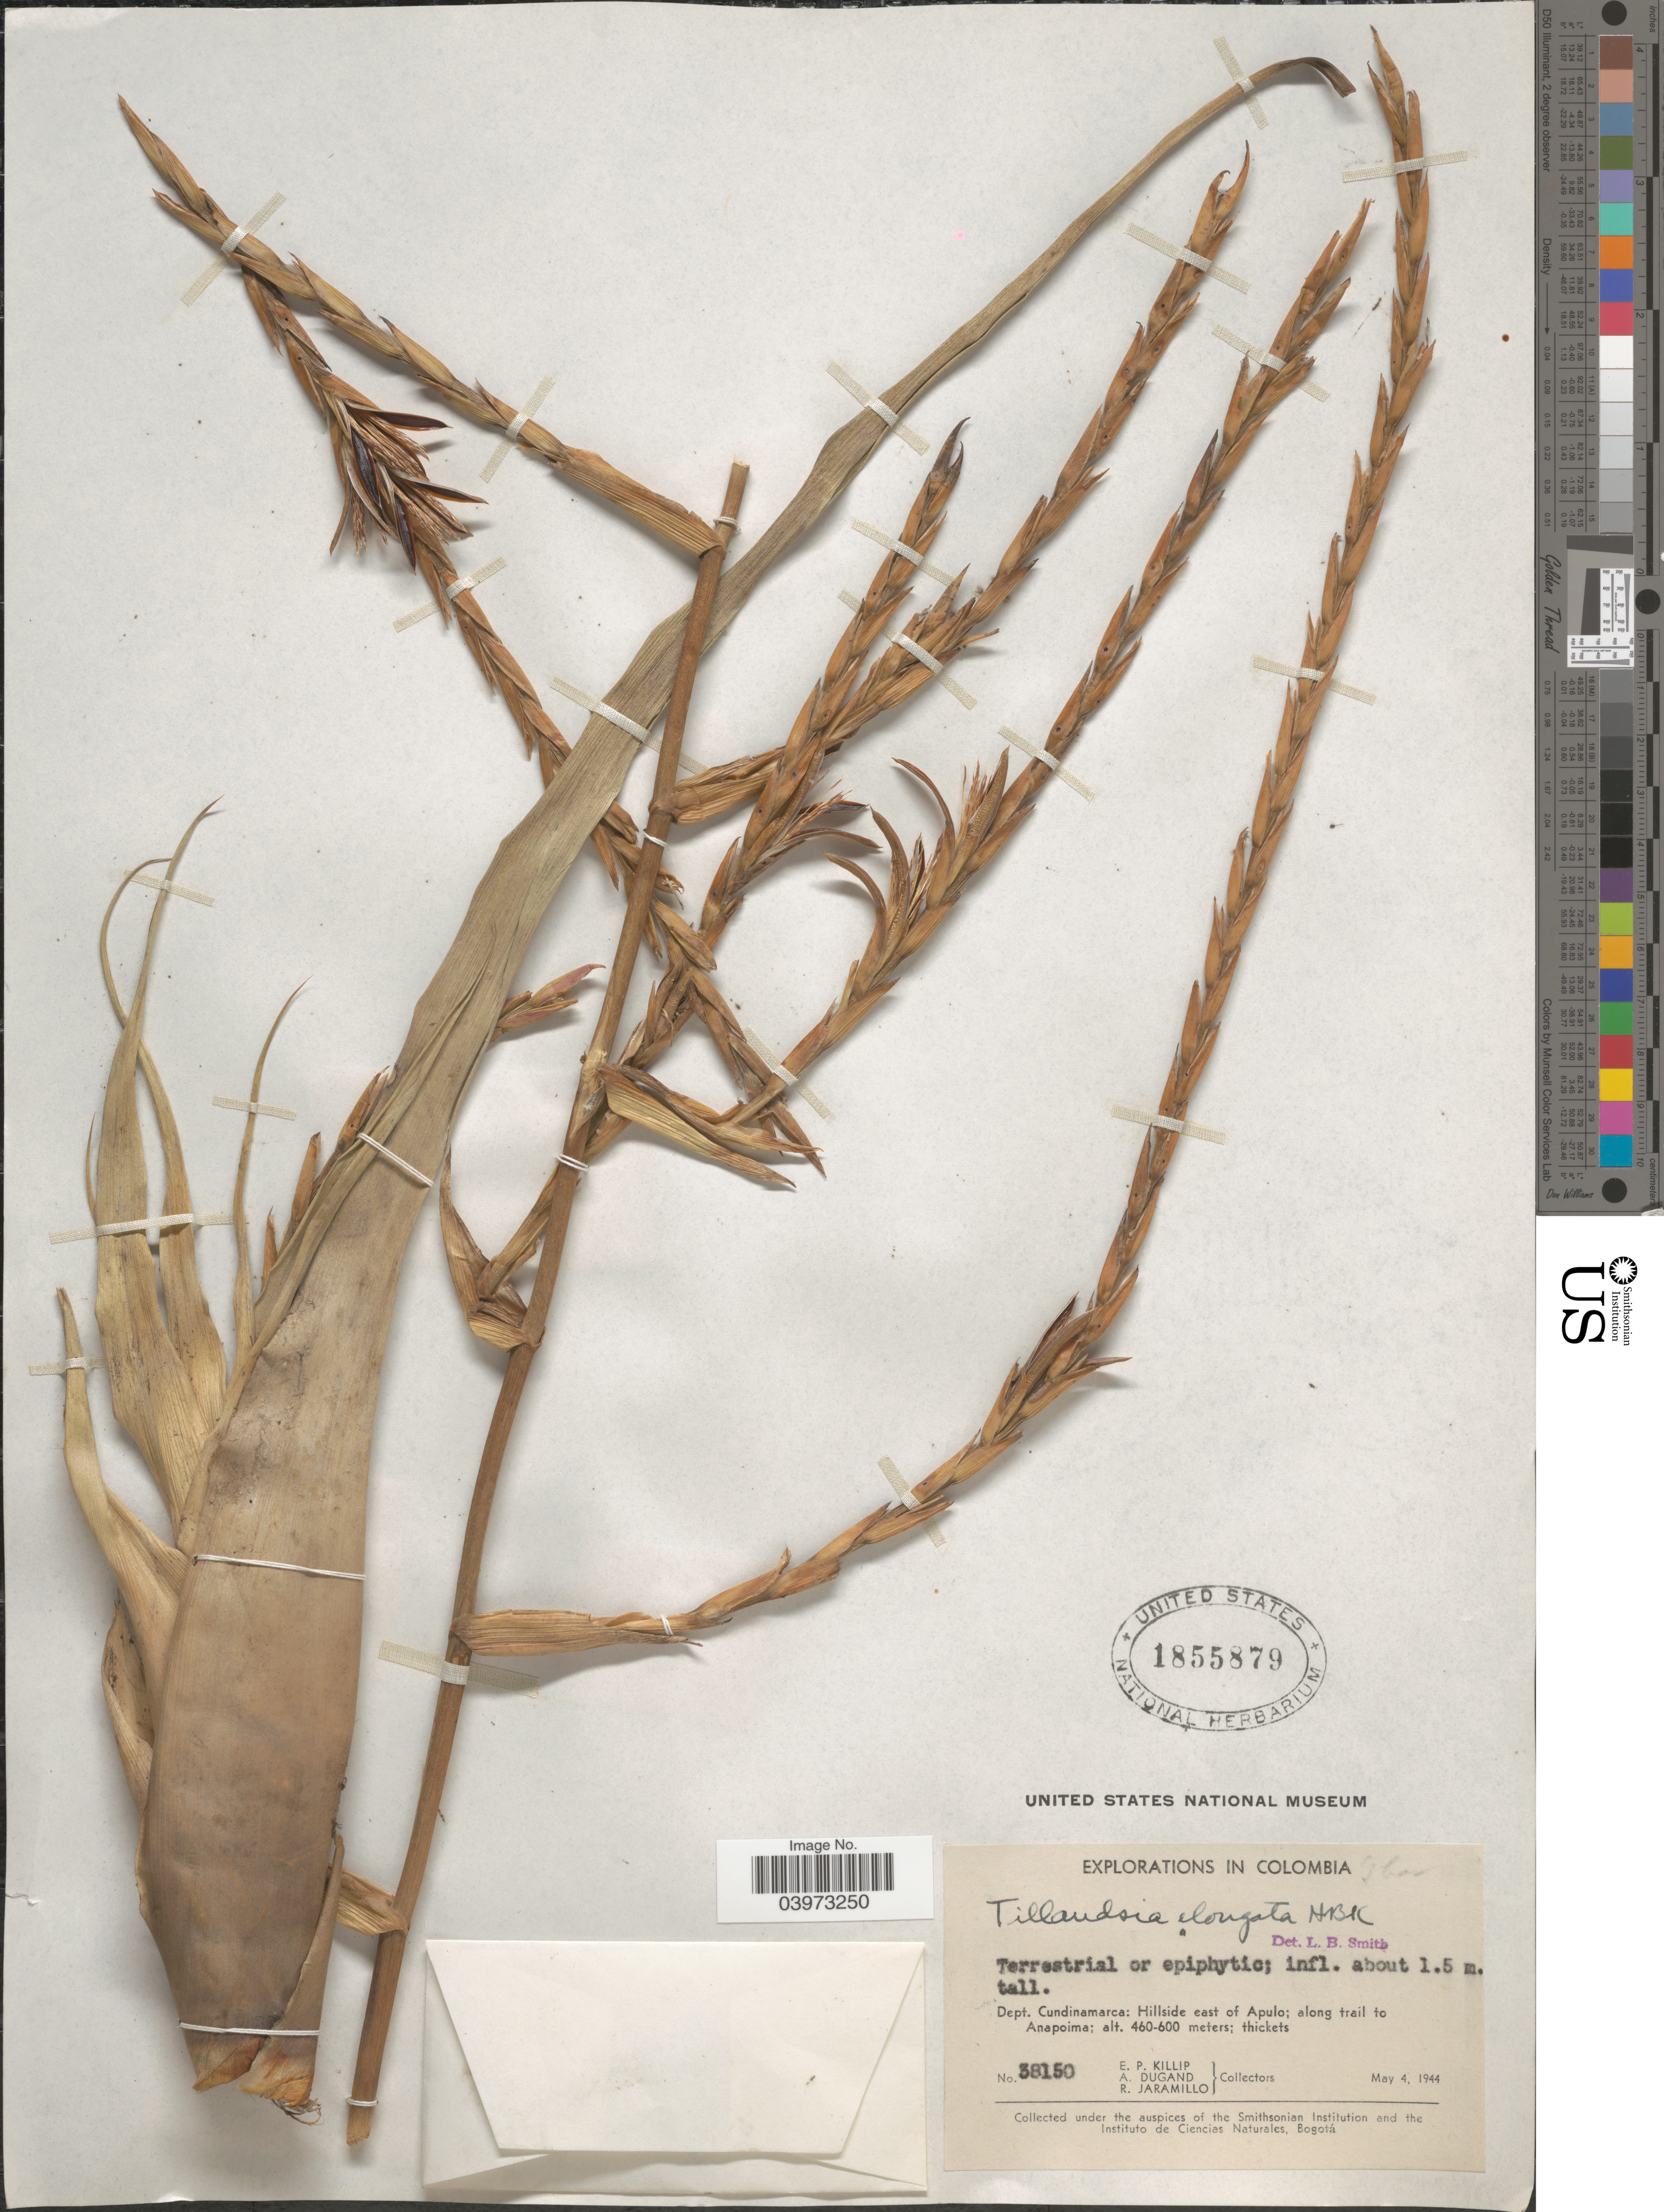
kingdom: Plantae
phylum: Tracheophyta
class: Liliopsida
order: Poales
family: Bromeliaceae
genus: Tillandsia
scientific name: Tillandsia elongata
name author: Kunth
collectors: E. P. Killip, A. Dugand & R. Jaramillo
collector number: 38150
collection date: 1944-05-04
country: Colombia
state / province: Cundinamarca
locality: Explorations in Colombia. Dept. Cundinamarca: Hillside east of Apulo; along trail to Anapoima.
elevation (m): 460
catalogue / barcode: US 1855879